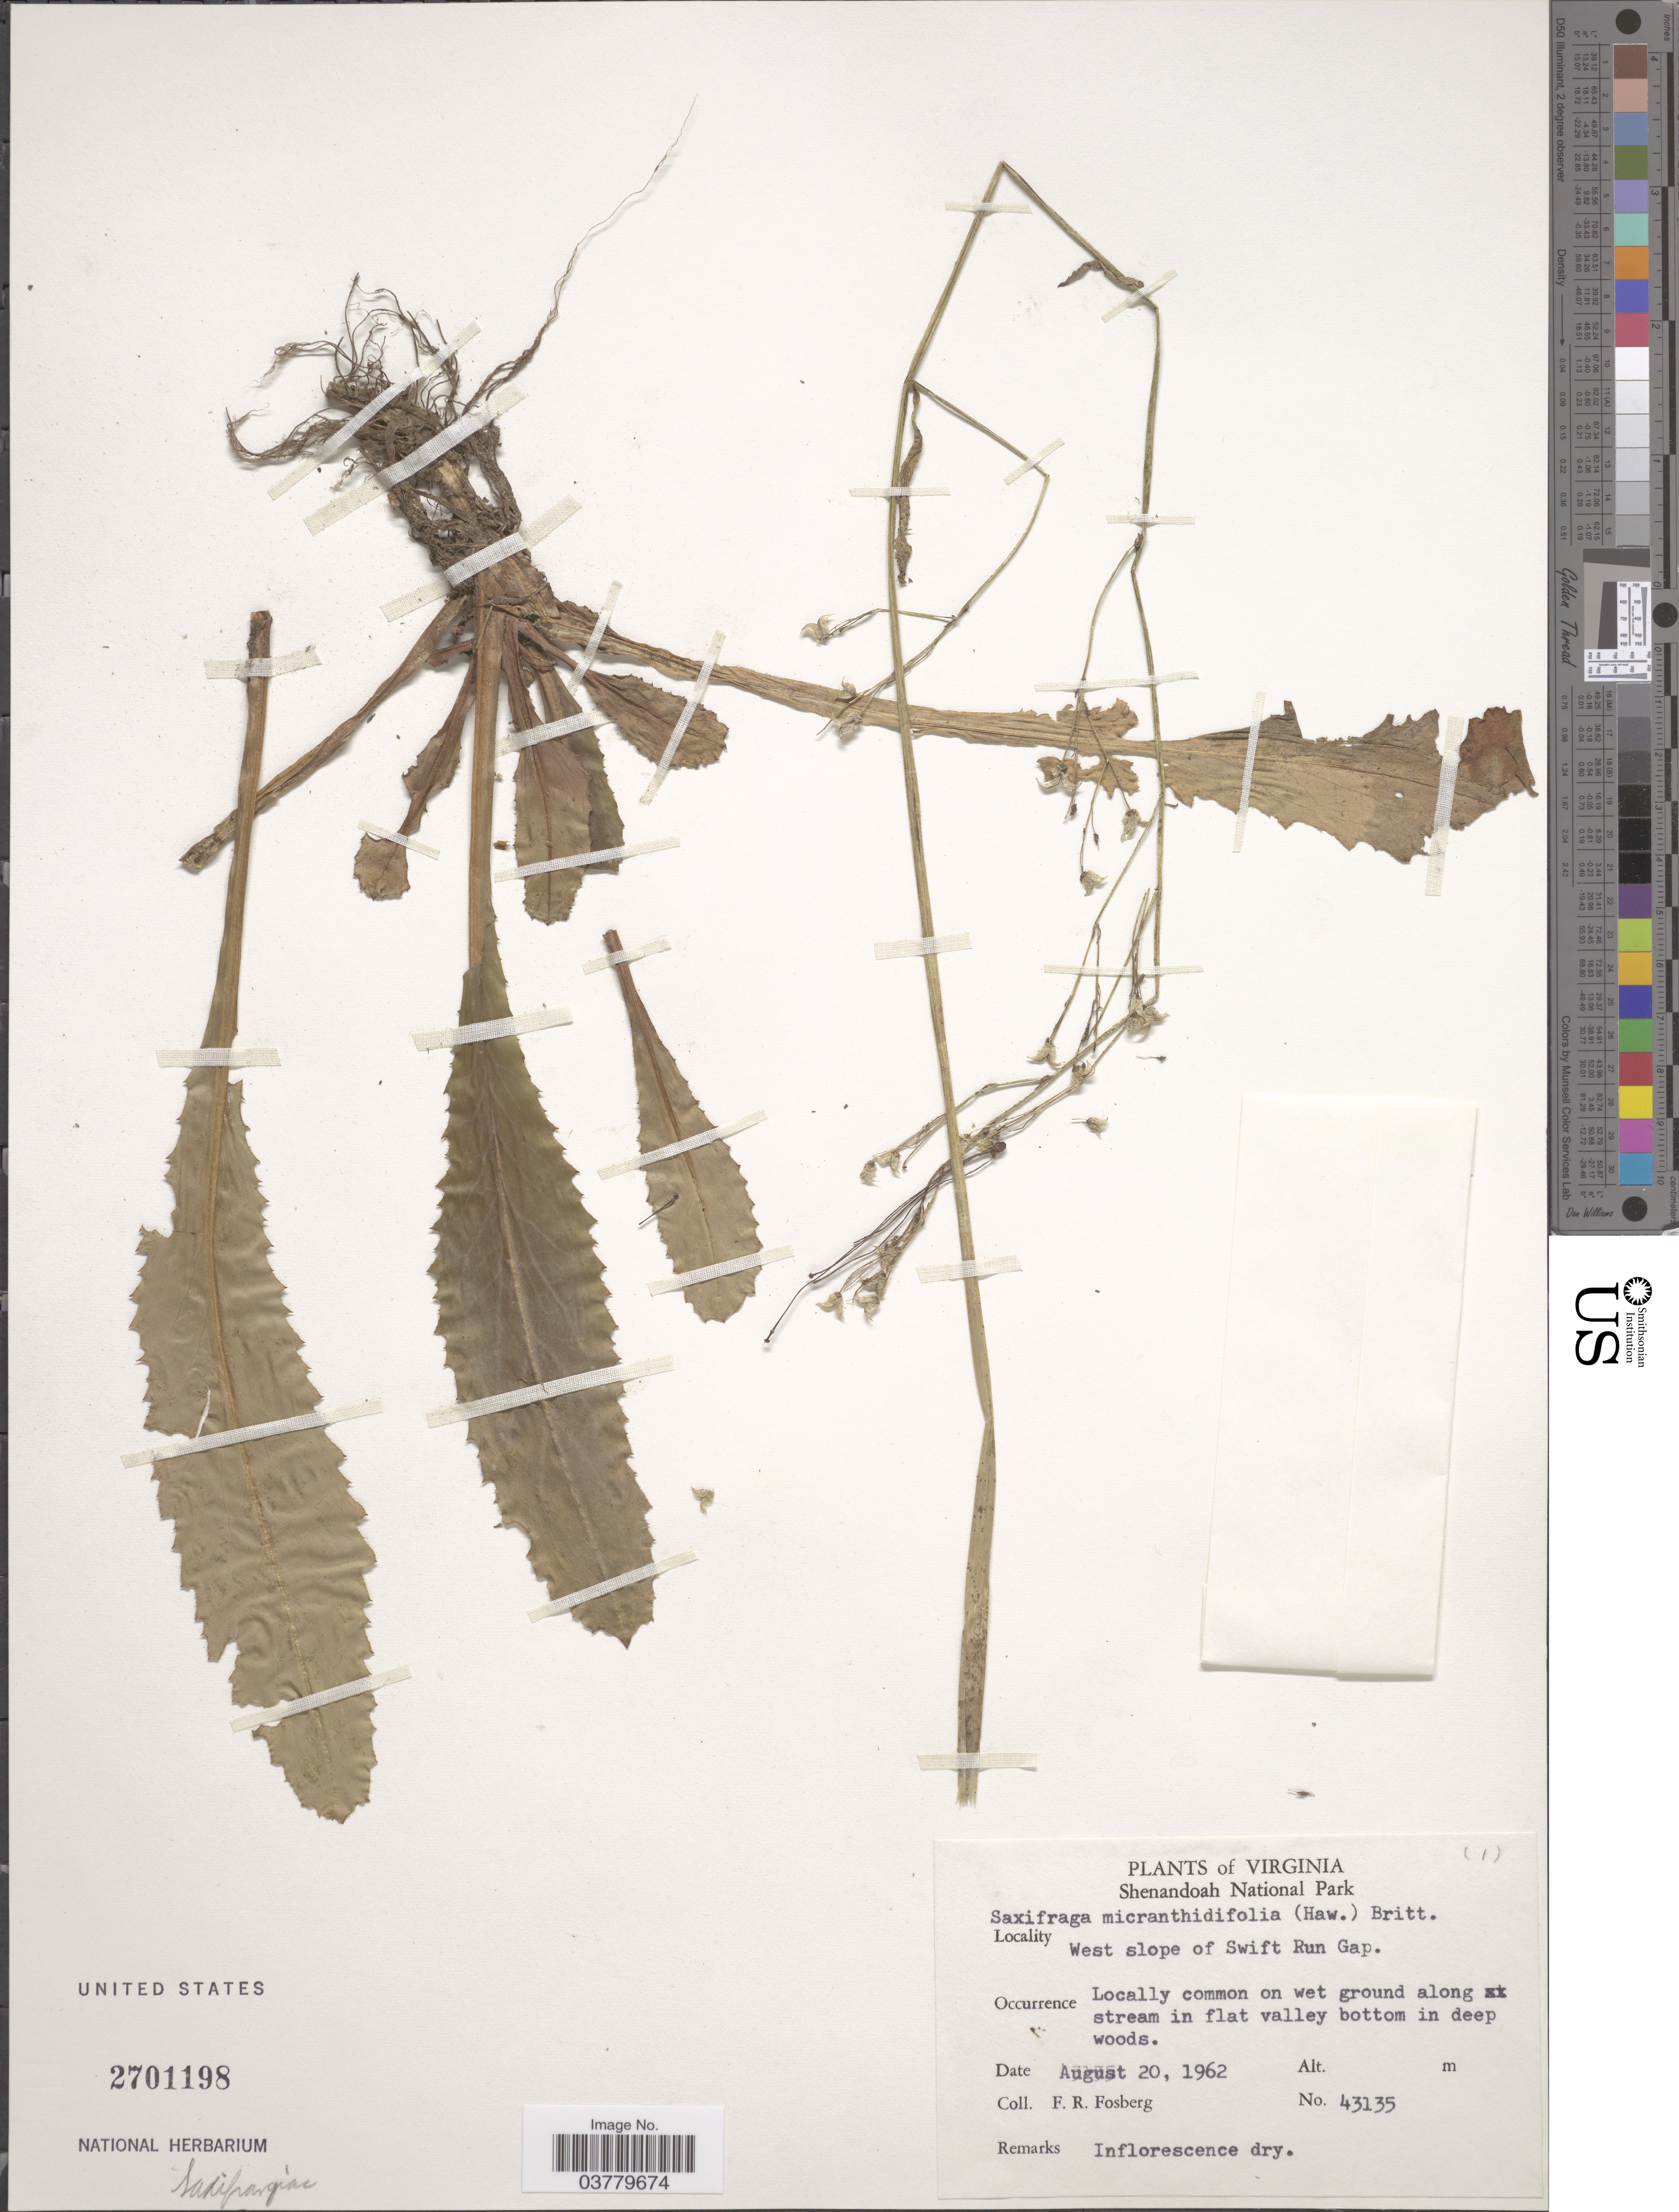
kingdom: Plantae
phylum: Tracheophyta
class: Magnoliopsida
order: Saxifragales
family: Saxifragaceae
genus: Micranthes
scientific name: Micranthes micranthidifolia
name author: (Haw.) Small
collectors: F. R. Fosberg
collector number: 43135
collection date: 1962-08-20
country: United States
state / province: Virginia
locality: Shenandoah National Park. West slope of Swift Run Gap.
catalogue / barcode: US 2701198